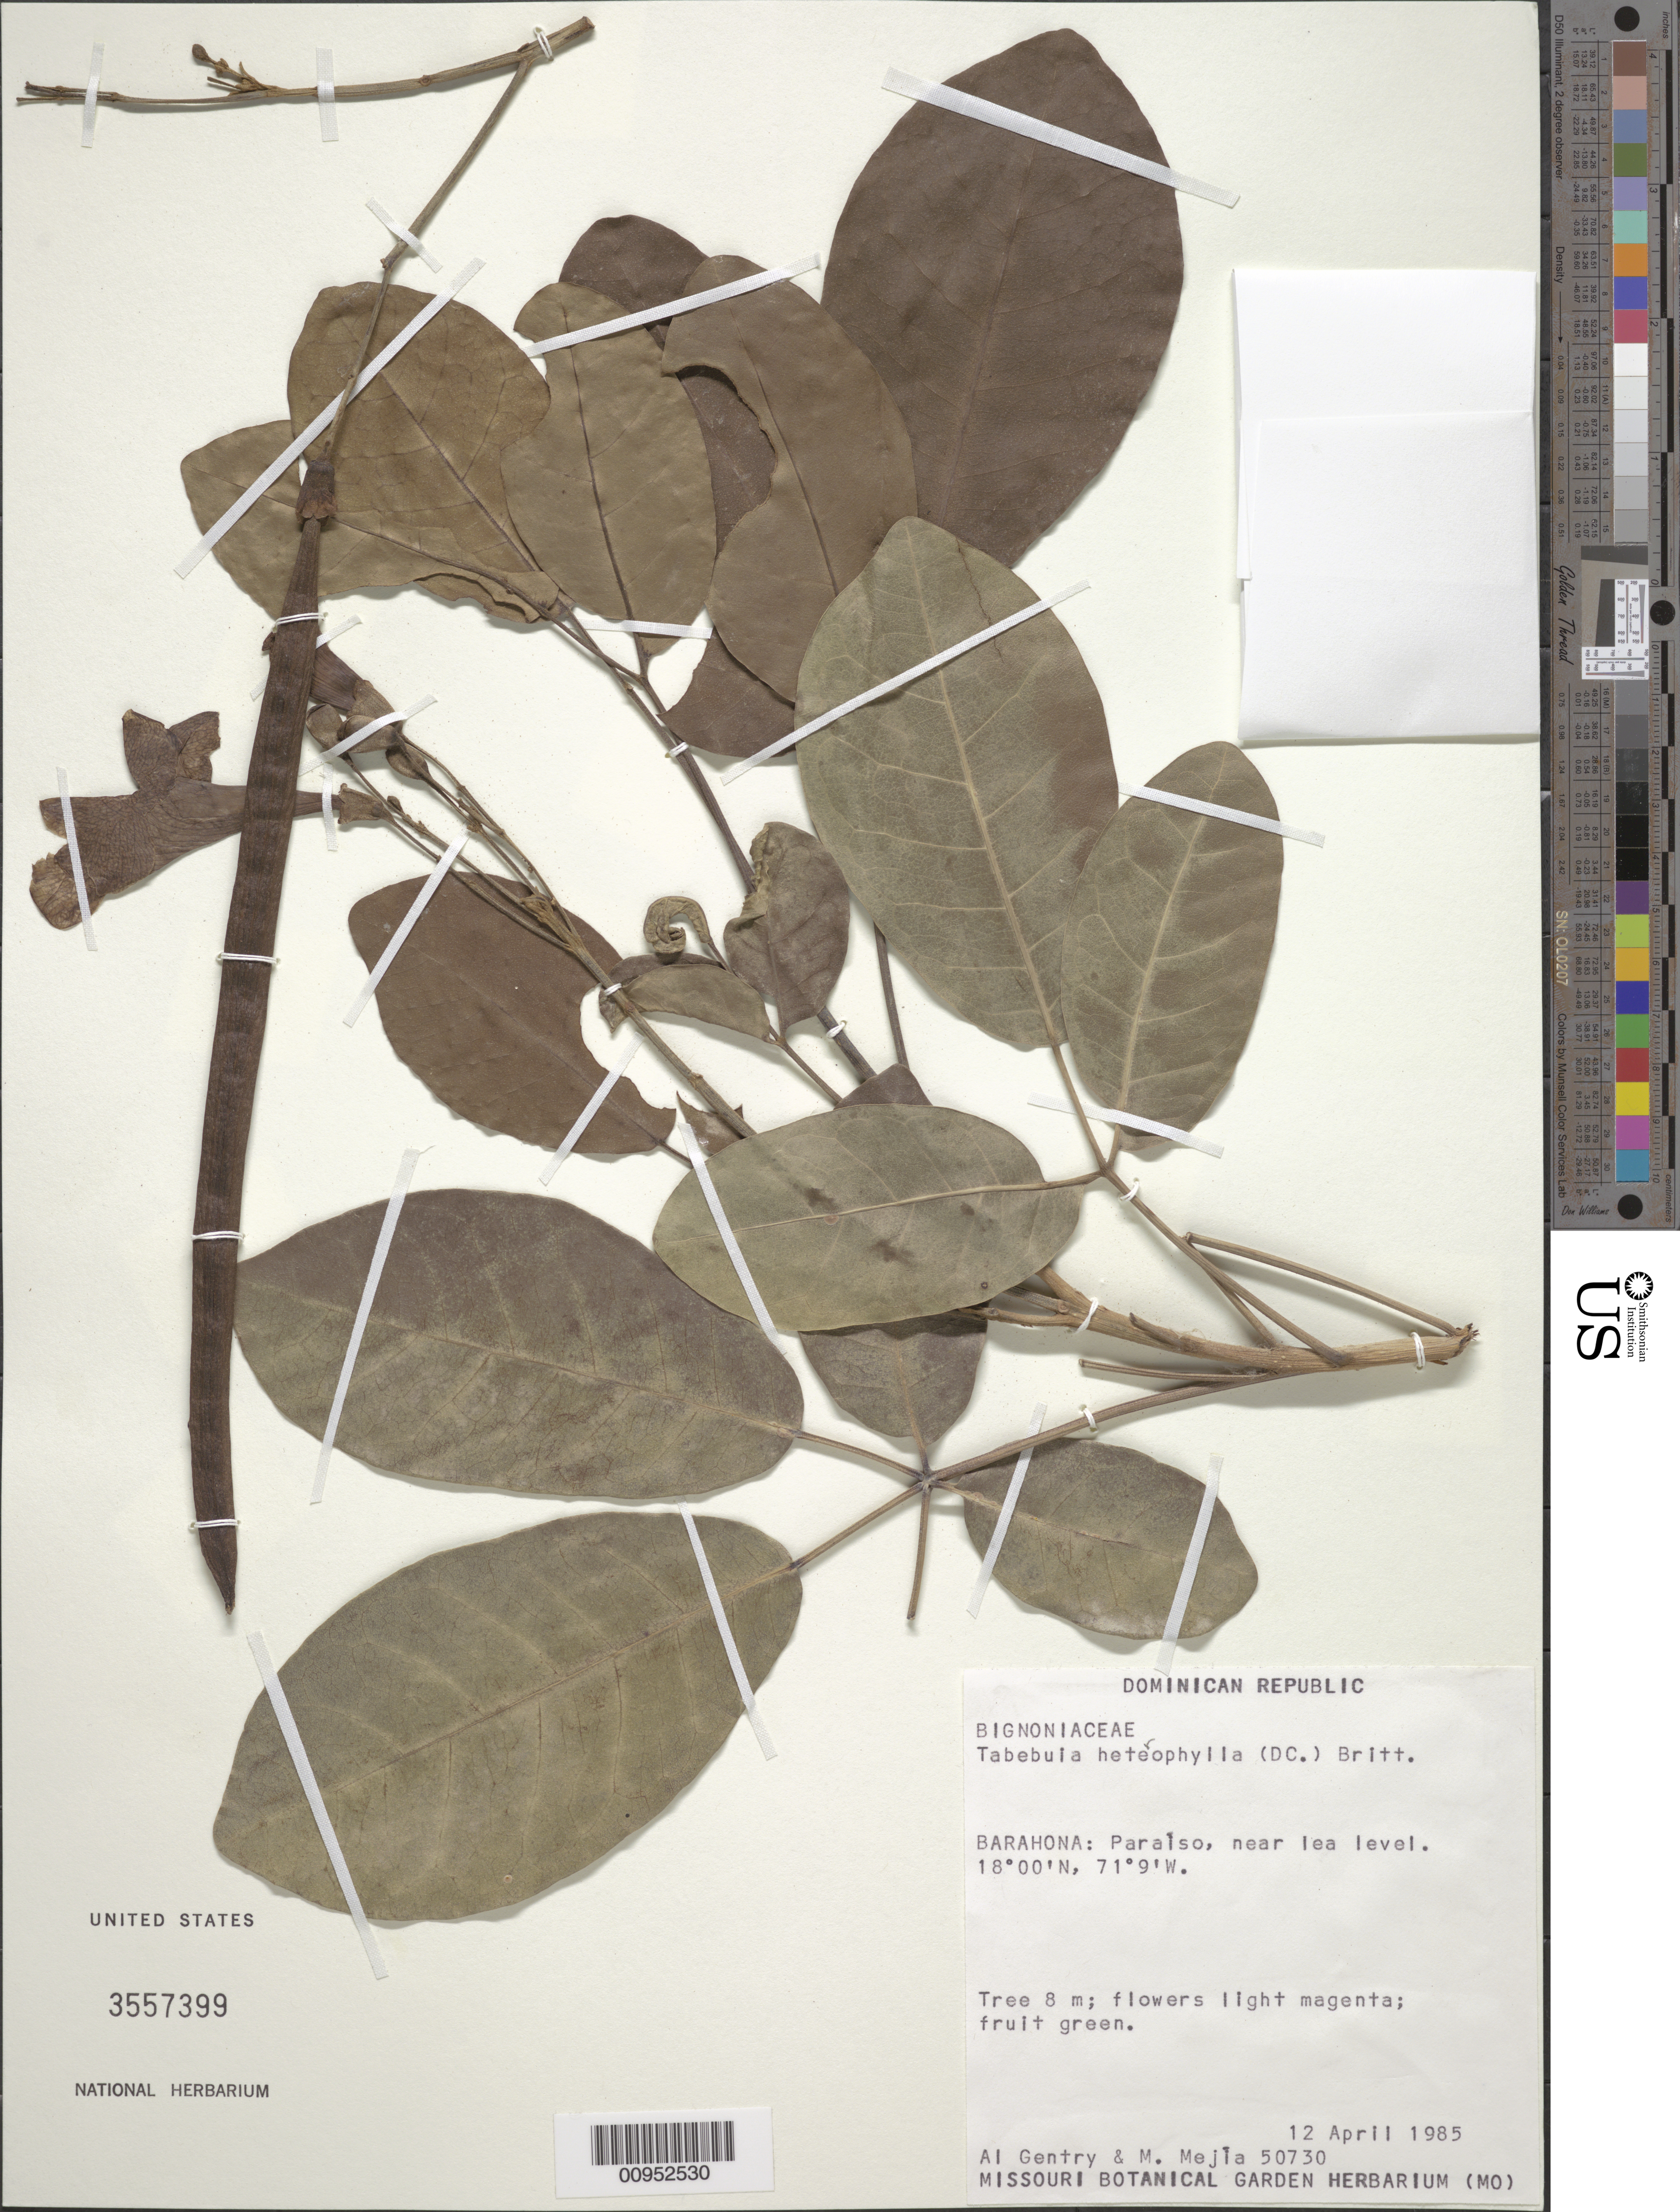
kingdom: Plantae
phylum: Tracheophyta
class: Magnoliopsida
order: Lamiales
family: Bignoniaceae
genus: Tabebuia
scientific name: Tabebuia heterophylla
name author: (DC.) Britton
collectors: A. H. Gentry & M. Mejia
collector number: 50730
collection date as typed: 12 Apr 1985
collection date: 1985-04-12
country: Dominican Republic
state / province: Barahona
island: Hispaniola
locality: Paraiso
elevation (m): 0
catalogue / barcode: US 3557399